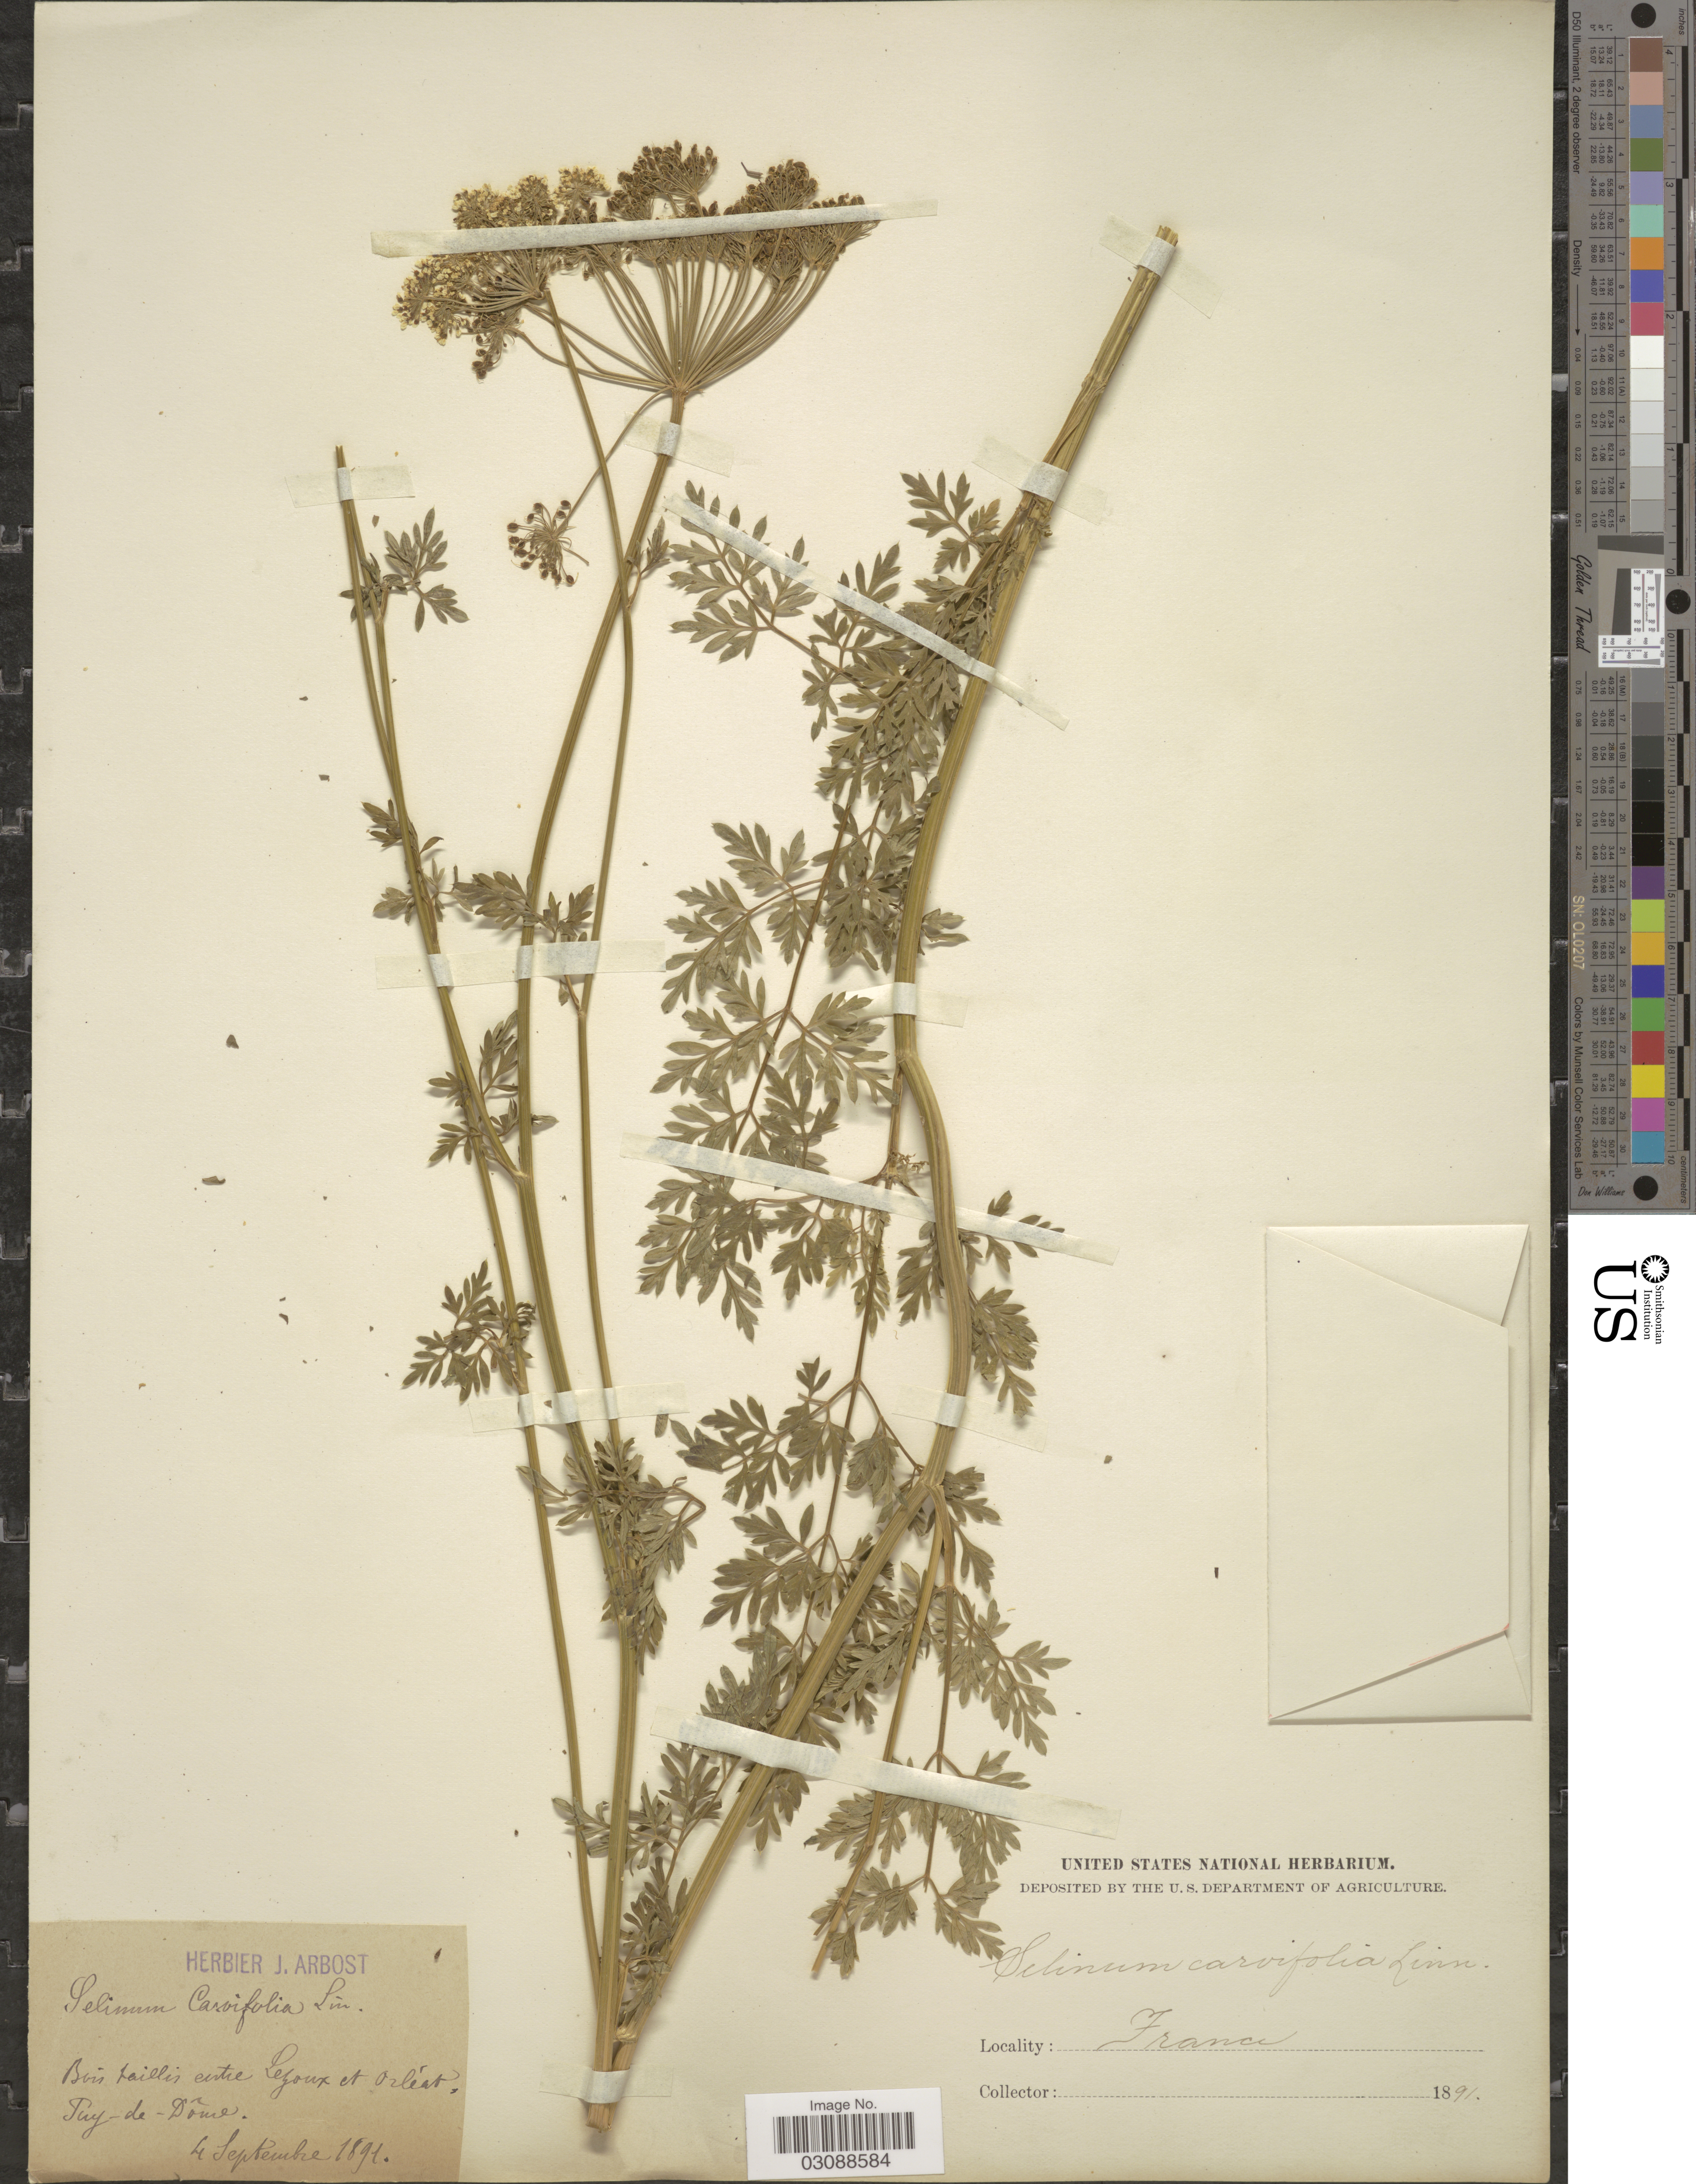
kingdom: Plantae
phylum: Tracheophyta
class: Magnoliopsida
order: Apiales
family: Apiaceae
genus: Selinum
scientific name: Selinum carvifolia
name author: (L.) L.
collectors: ex herb. J. Arbost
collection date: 1891-09-04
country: France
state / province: Auvergne-Rhône-Alpes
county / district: Puy-de-Dôme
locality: Bois taillis entre Leroux et Orléat. Puy-de-Dôme.